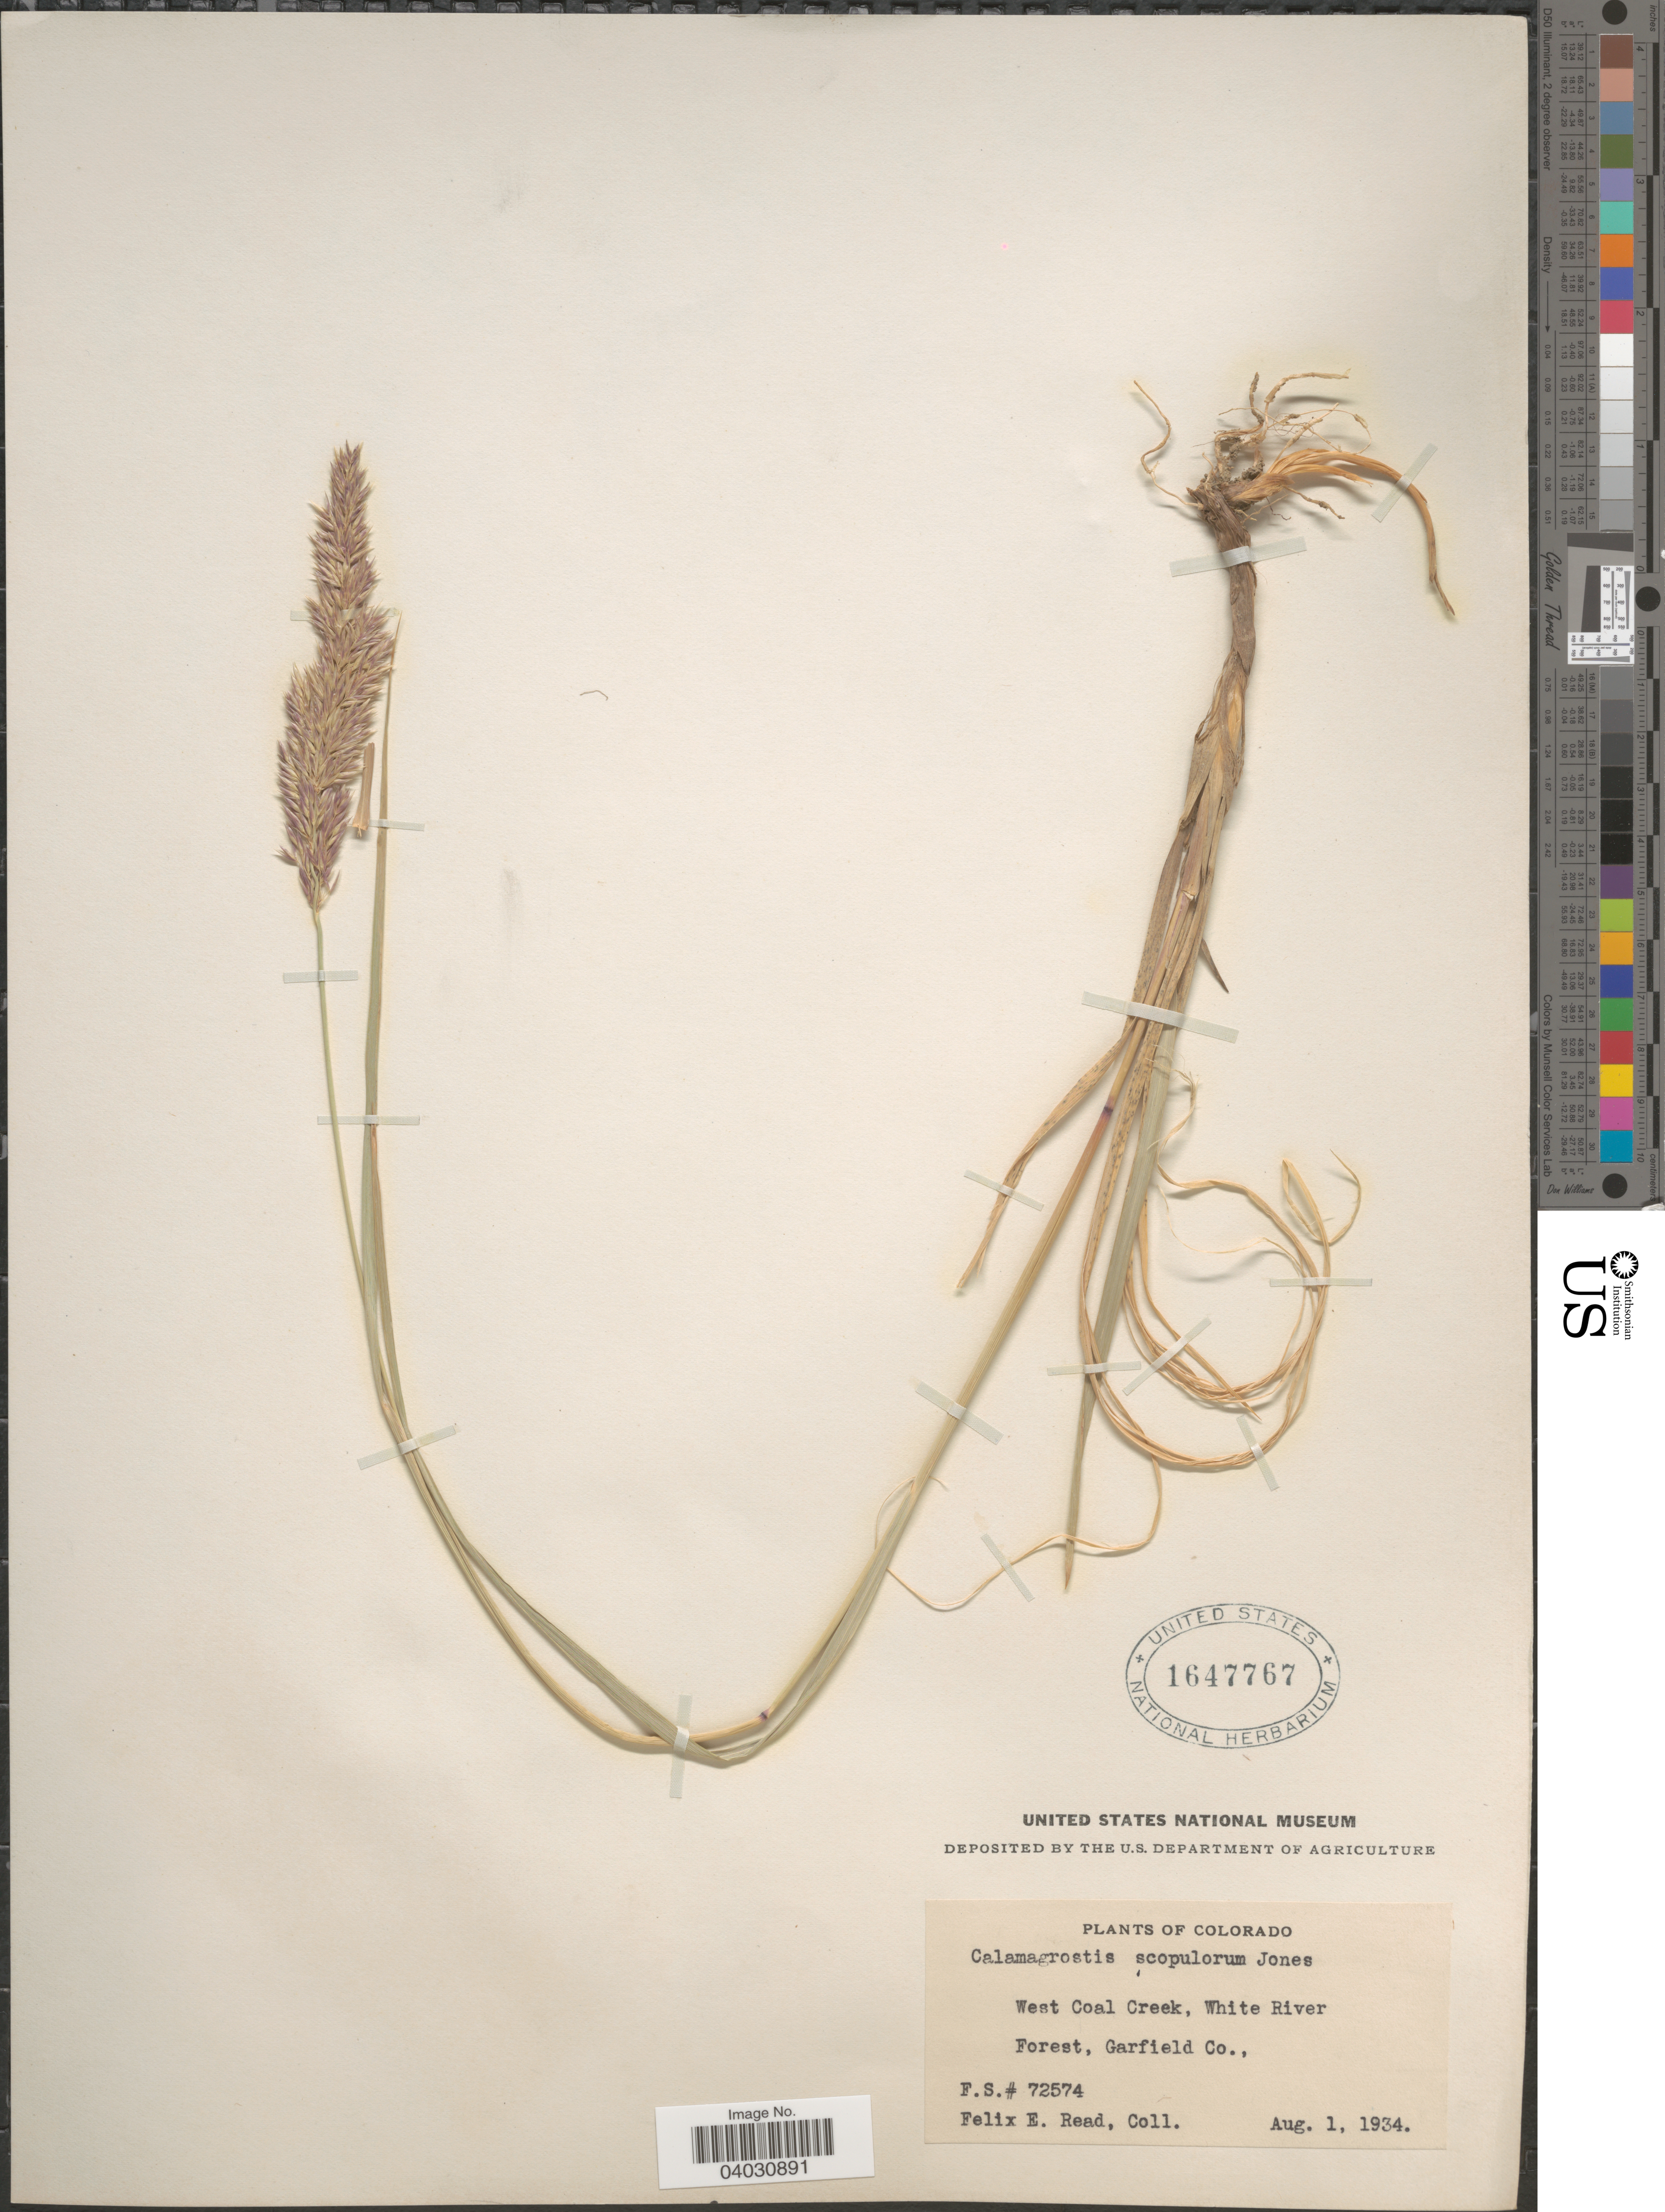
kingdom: Plantae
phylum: Tracheophyta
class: Liliopsida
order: Poales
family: Poaceae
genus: Calamagrostis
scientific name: Calamagrostis scopulorum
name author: M.E. Jones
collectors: F. E. Read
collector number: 72574?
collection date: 1934-08-01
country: United States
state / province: Colorado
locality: West Coal Creek, White River Forest, Garfield Co.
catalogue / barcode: US 1647767